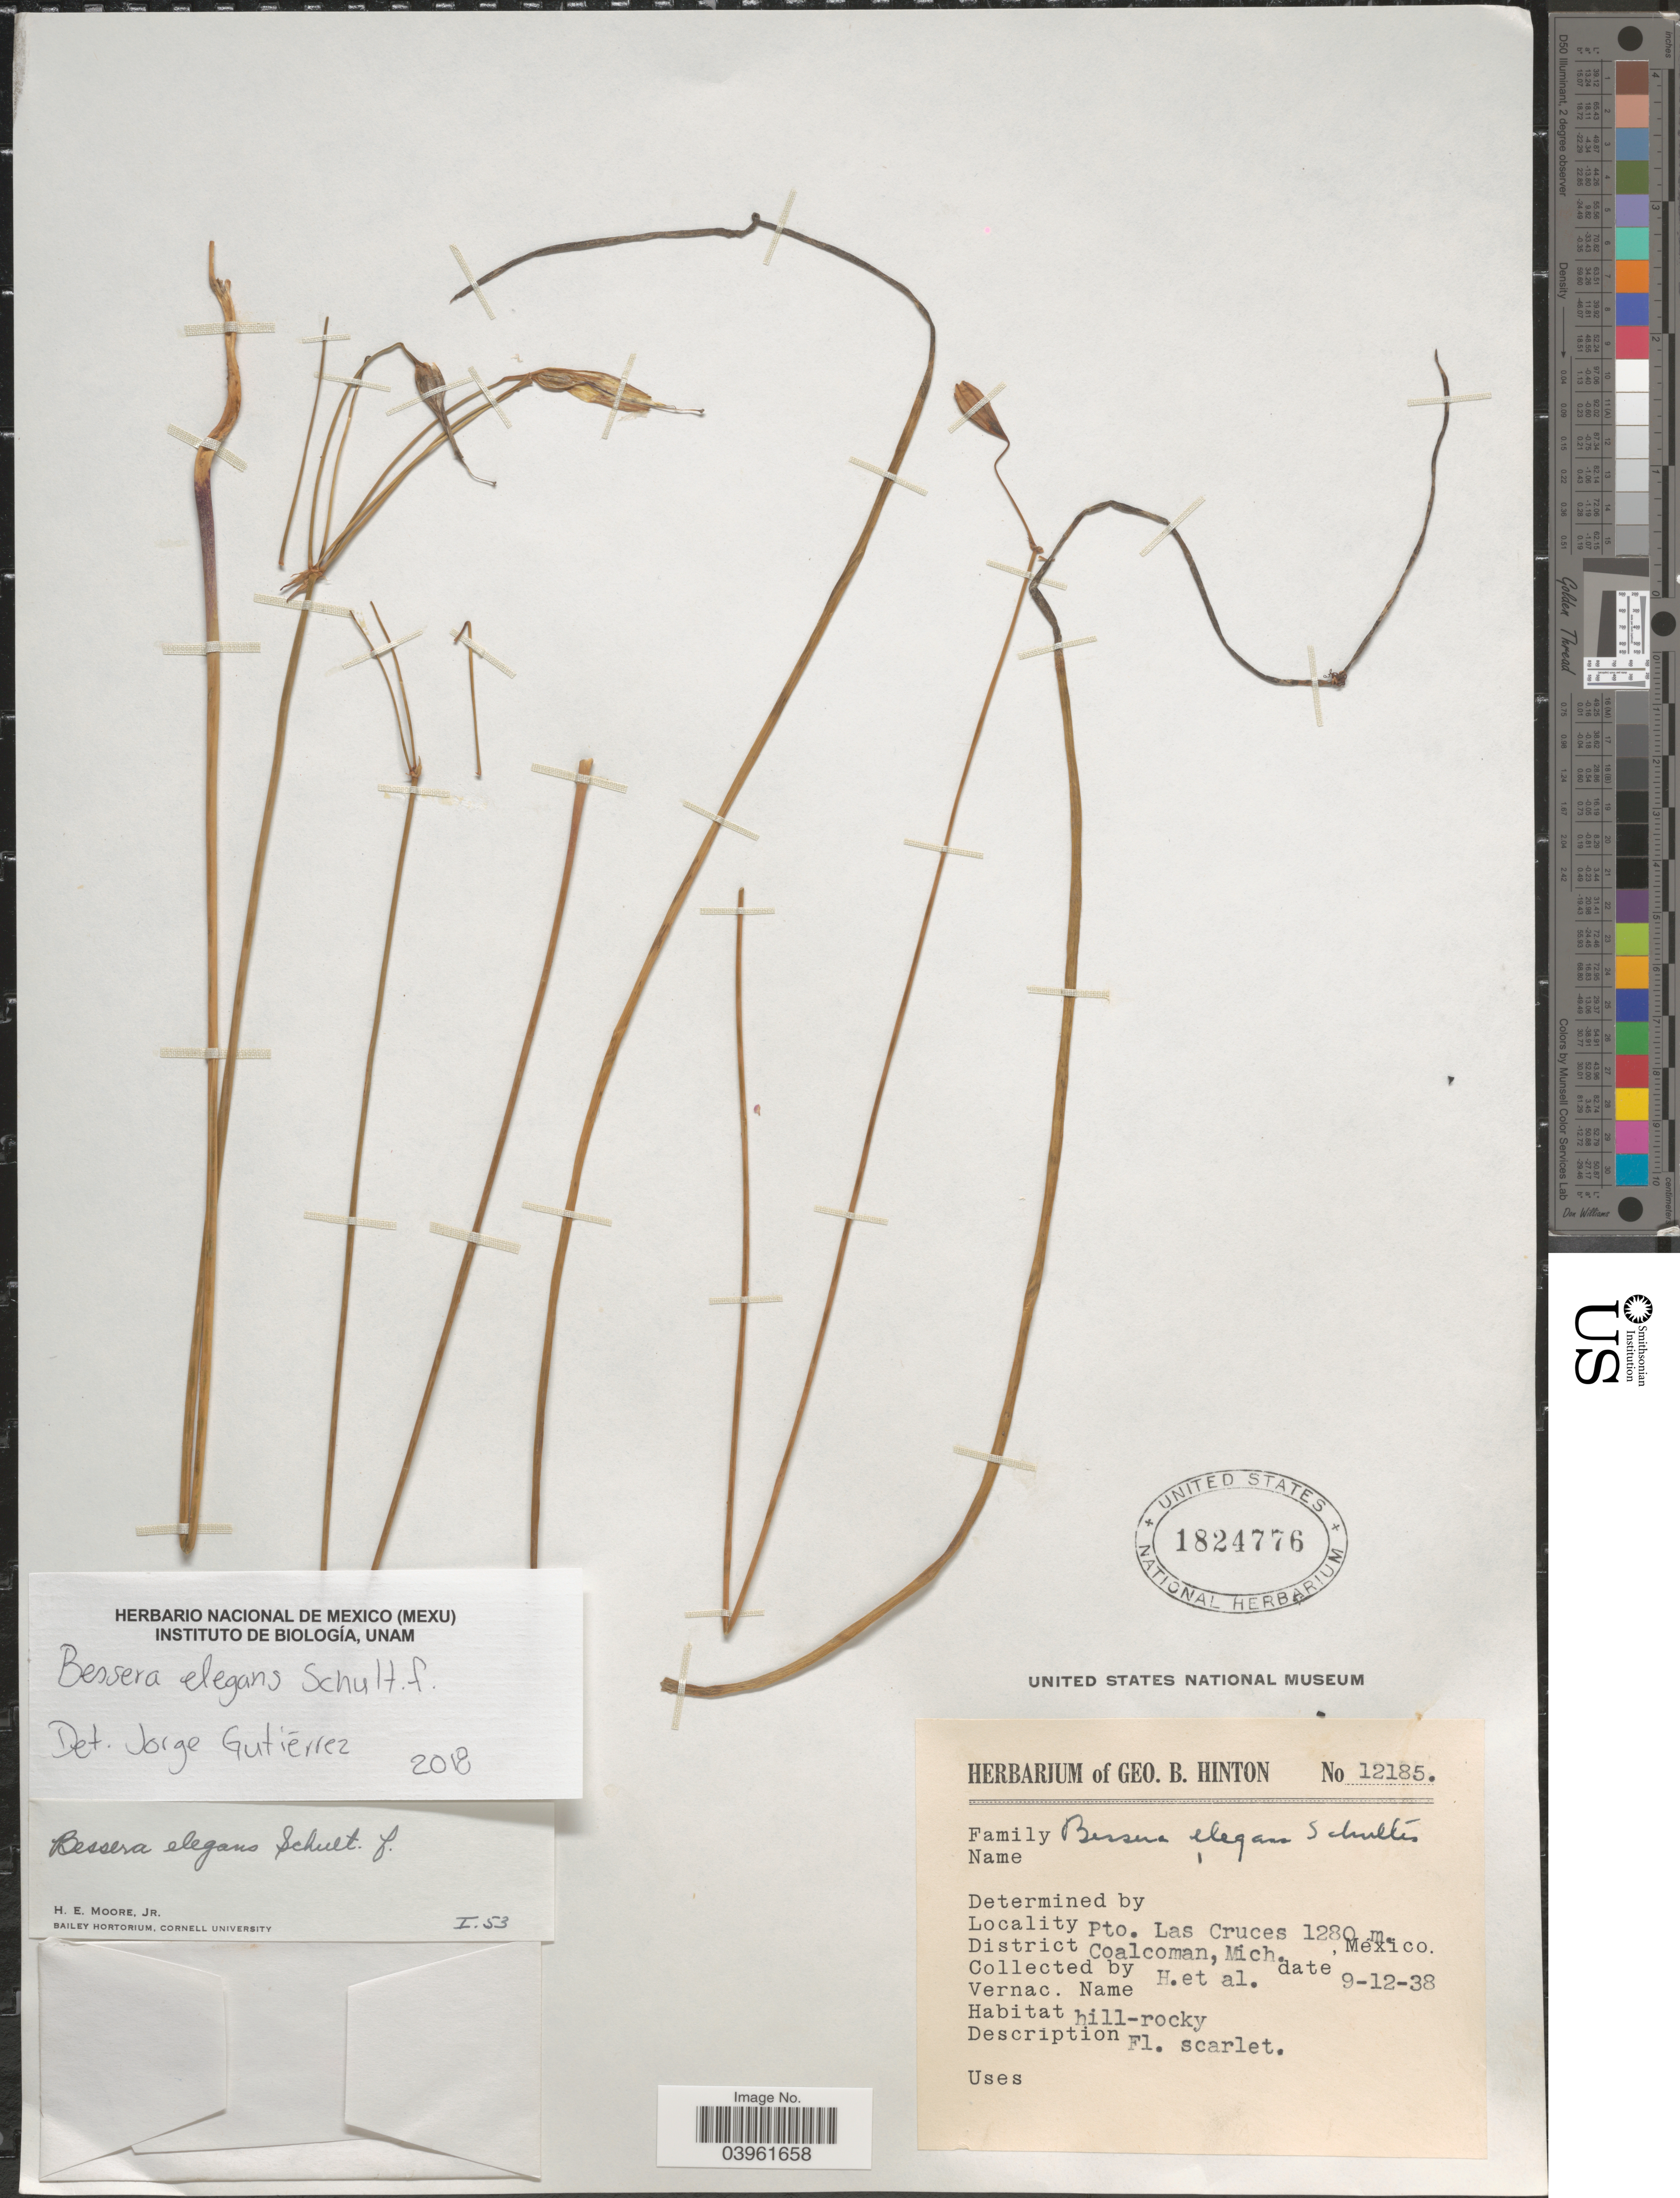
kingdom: Plantae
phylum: Tracheophyta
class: Liliopsida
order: Asparagales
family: Asparagaceae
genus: Bessera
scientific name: Bessera elegans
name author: Schult. f.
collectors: G. B. Hinton & et al.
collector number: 12185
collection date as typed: Transcribed d/m/y: 9/12/38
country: Mexico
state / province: Michoacán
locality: Pto. Las Cruces. District Coalcoman, Mich.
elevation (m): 1280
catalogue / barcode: US 1824776